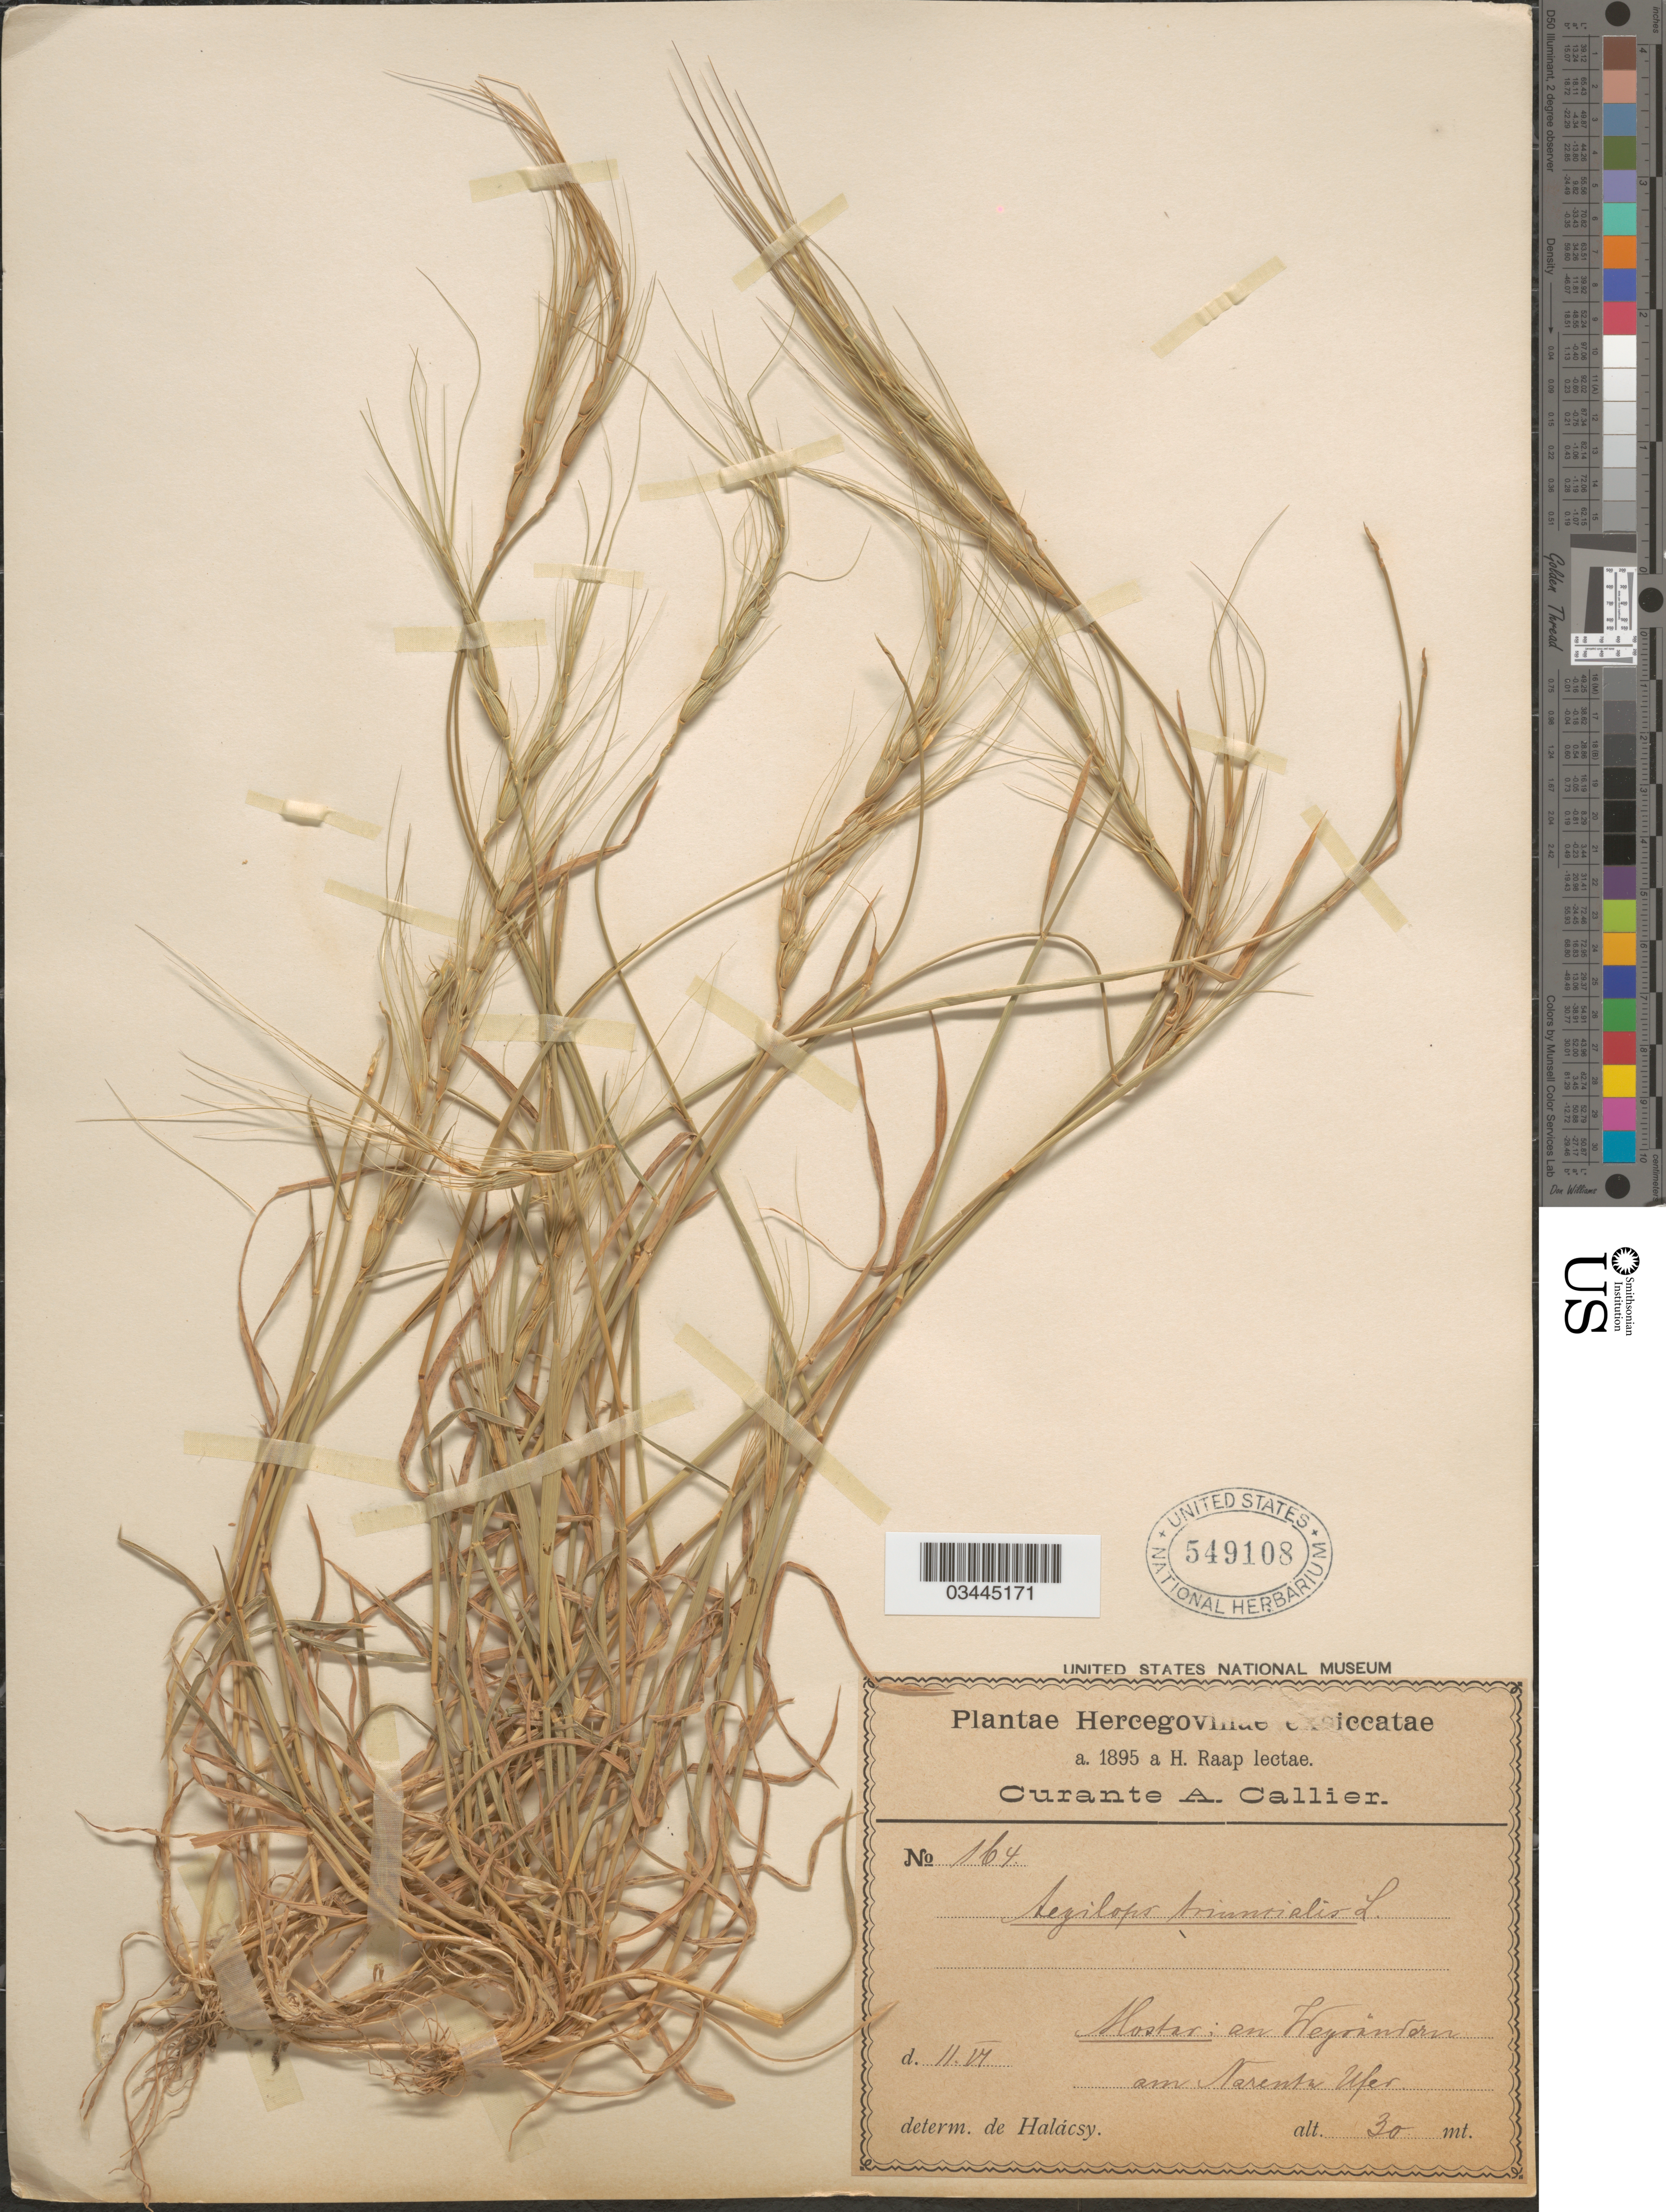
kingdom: Plantae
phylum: Tracheophyta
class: Liliopsida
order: Poales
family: Poaceae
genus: Aegilops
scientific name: Aegilops triuncialis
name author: L.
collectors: H. Raap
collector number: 164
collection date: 1895-06-11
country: Bosnia and Herzegovina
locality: Hercegovinae. Mostar: an Weyrindorn [interpreted] am Narenta Ufer.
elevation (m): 30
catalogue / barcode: US 549108